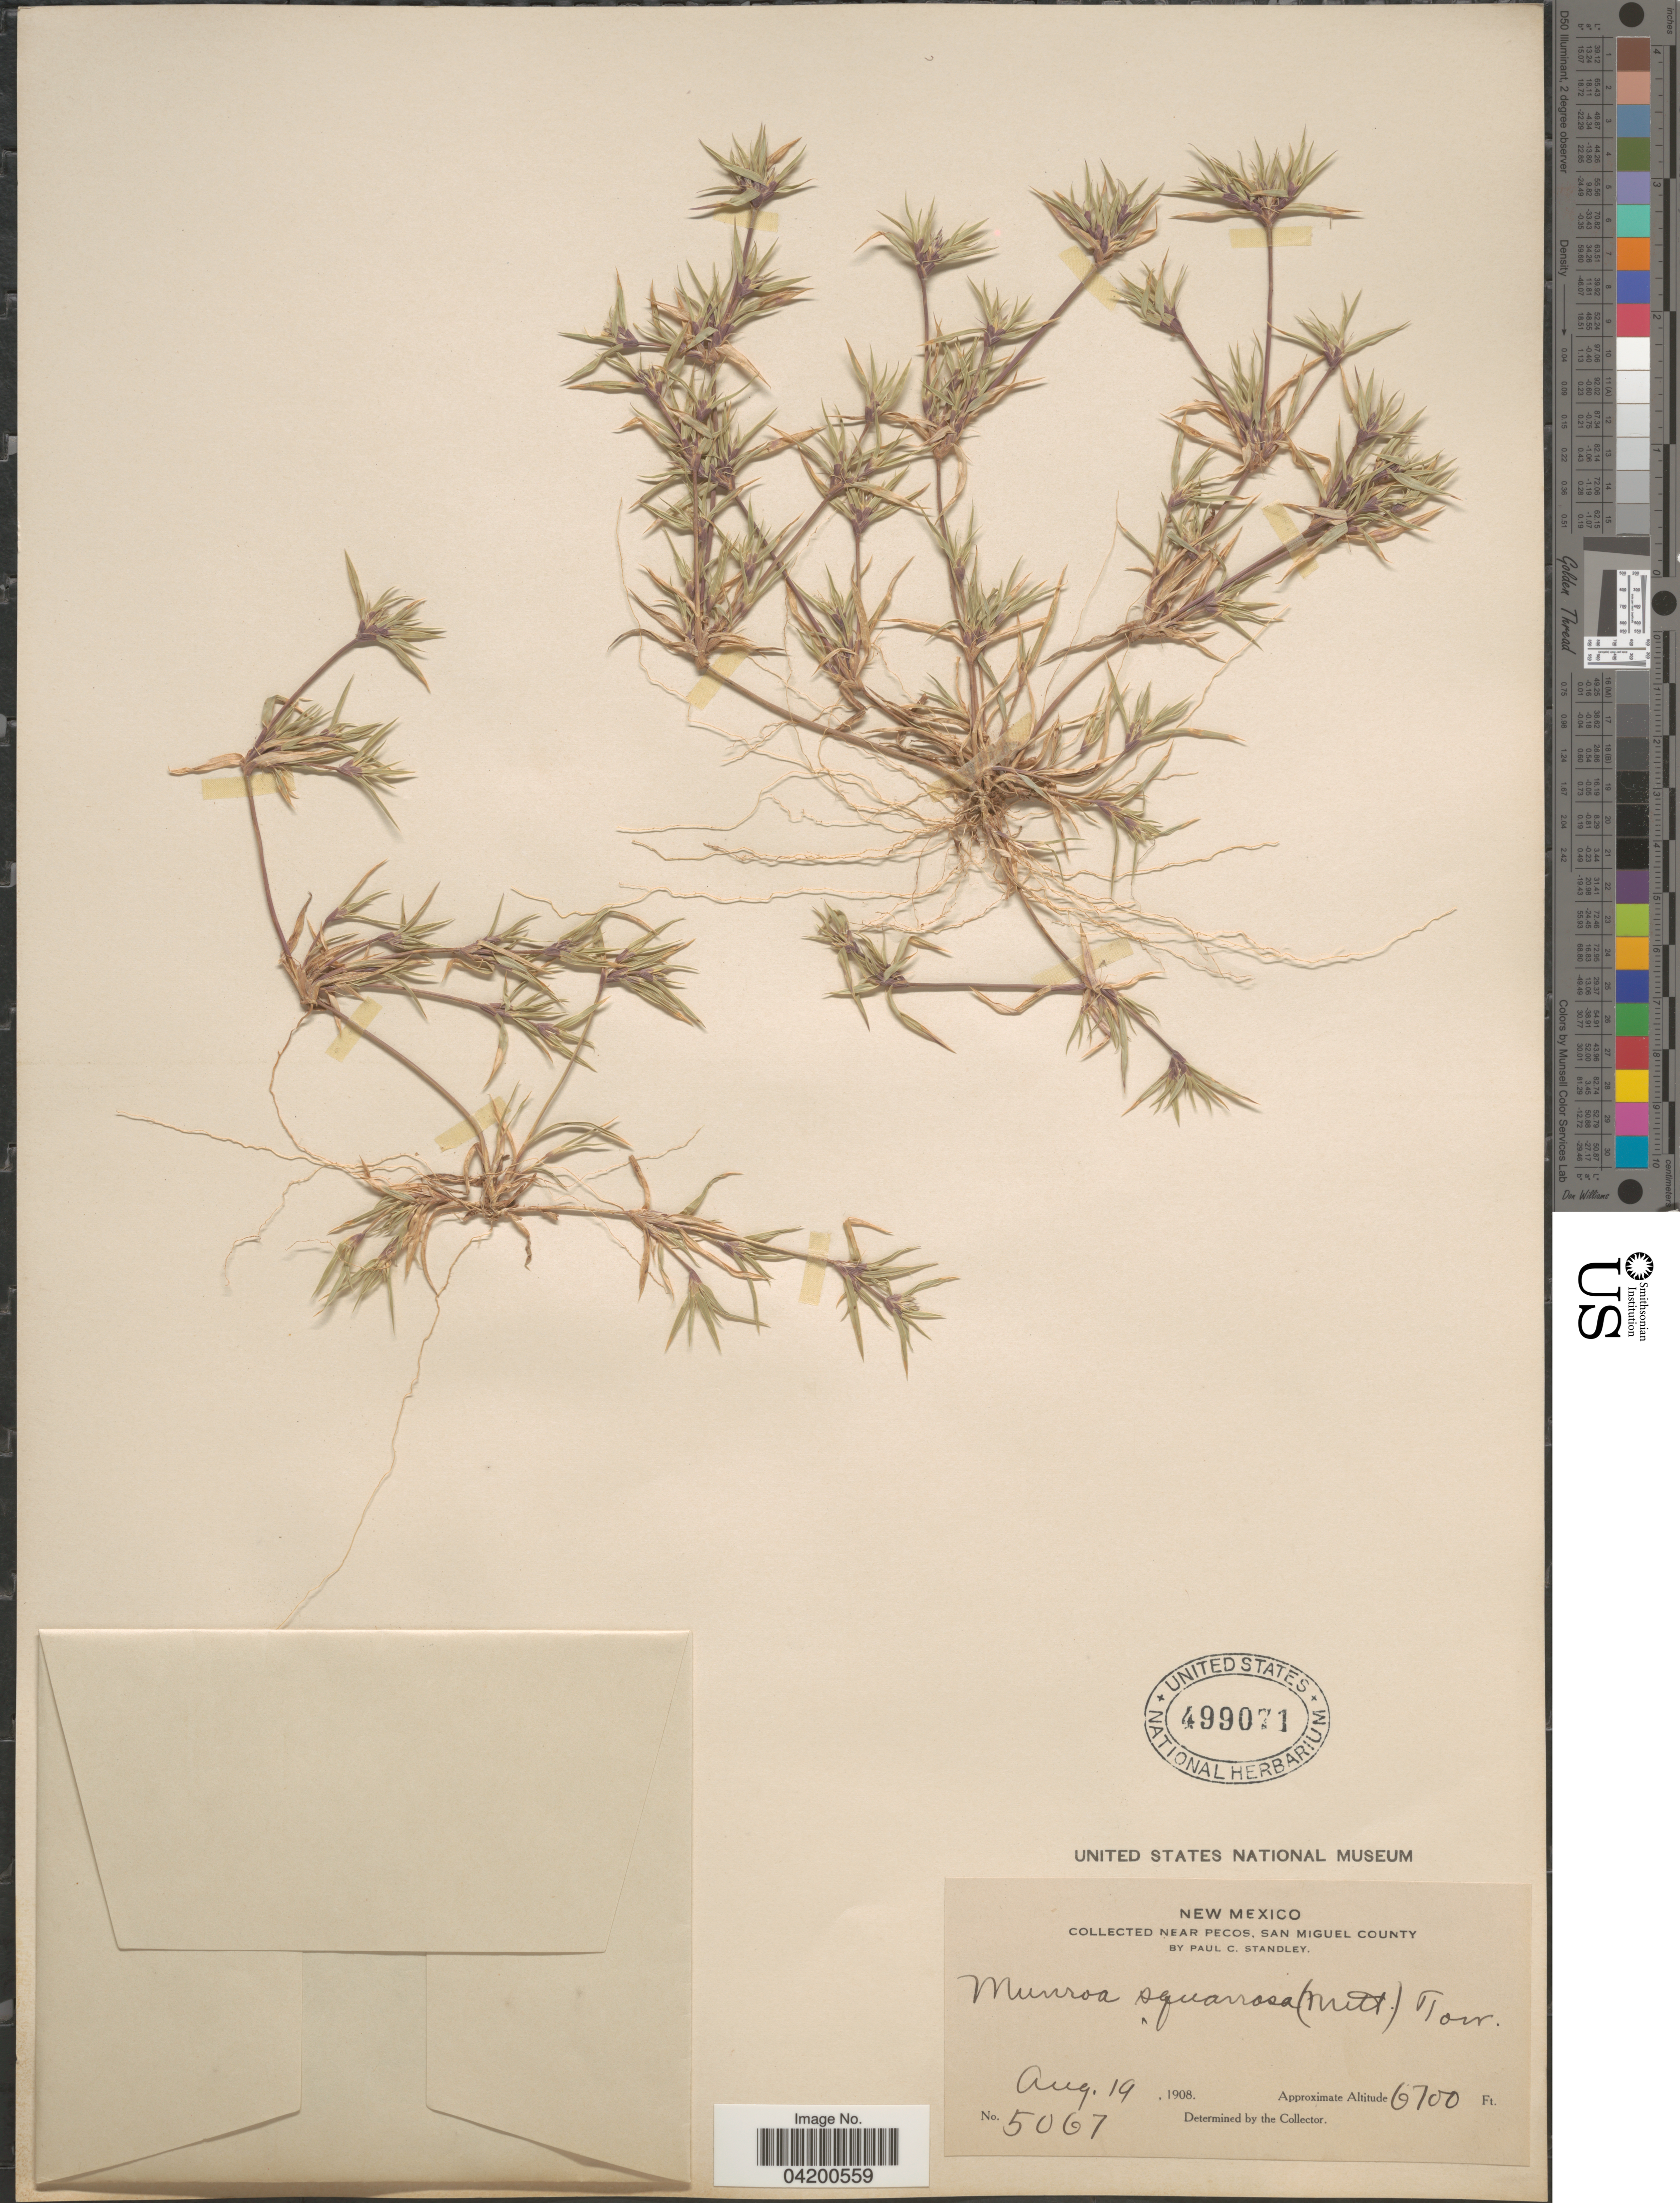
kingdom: Plantae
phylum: Tracheophyta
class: Liliopsida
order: Poales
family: Poaceae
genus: Munroa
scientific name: Munroa squarrosa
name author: (Nutt.) Torr.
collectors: P. C. Standley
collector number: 5067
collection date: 1908-08-19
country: United States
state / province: New Mexico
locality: Near Pecos, San Miguel County.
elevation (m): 2042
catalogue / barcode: US 499071